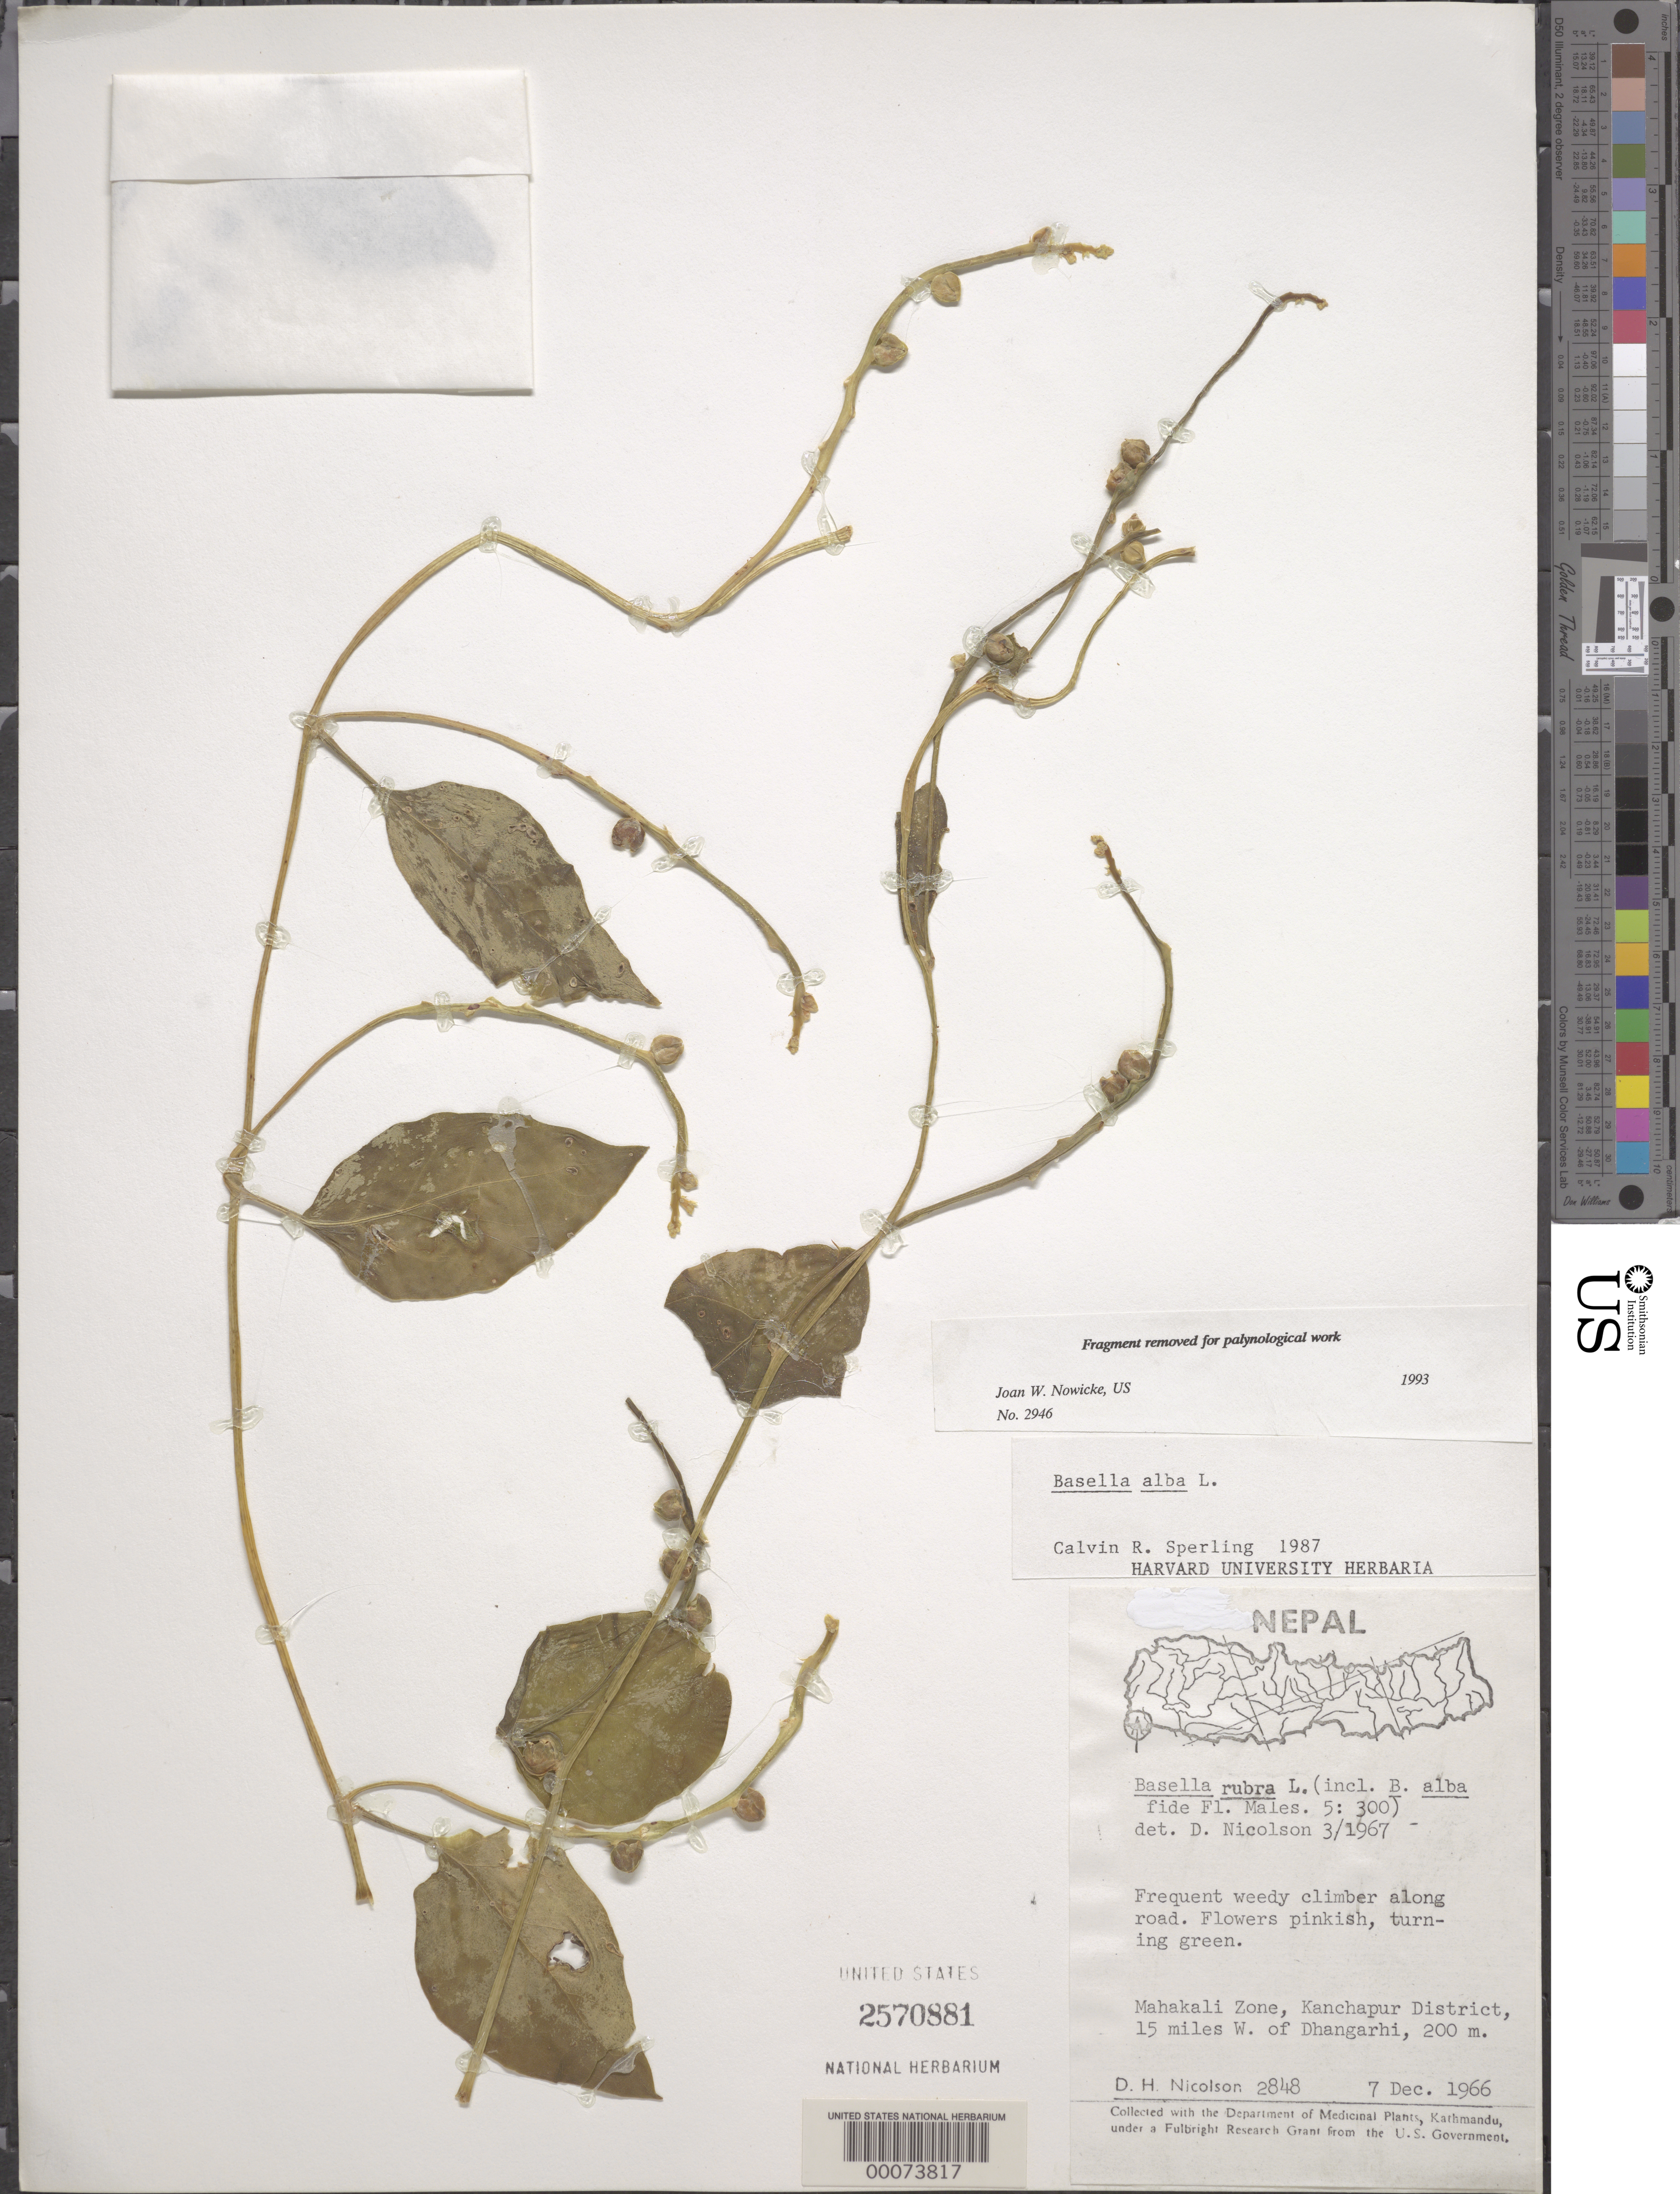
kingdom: Plantae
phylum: Tracheophyta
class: Magnoliopsida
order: Caryophyllales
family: Basellaceae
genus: Basella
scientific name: Basella alba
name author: L.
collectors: D. H. Nicolson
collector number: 2848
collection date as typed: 07 Dec 1966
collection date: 1966-12-07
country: Nepal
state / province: Mahakali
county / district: Kanchanpur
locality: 15 miles w of dhangarhi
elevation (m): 200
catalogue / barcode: US 2570881